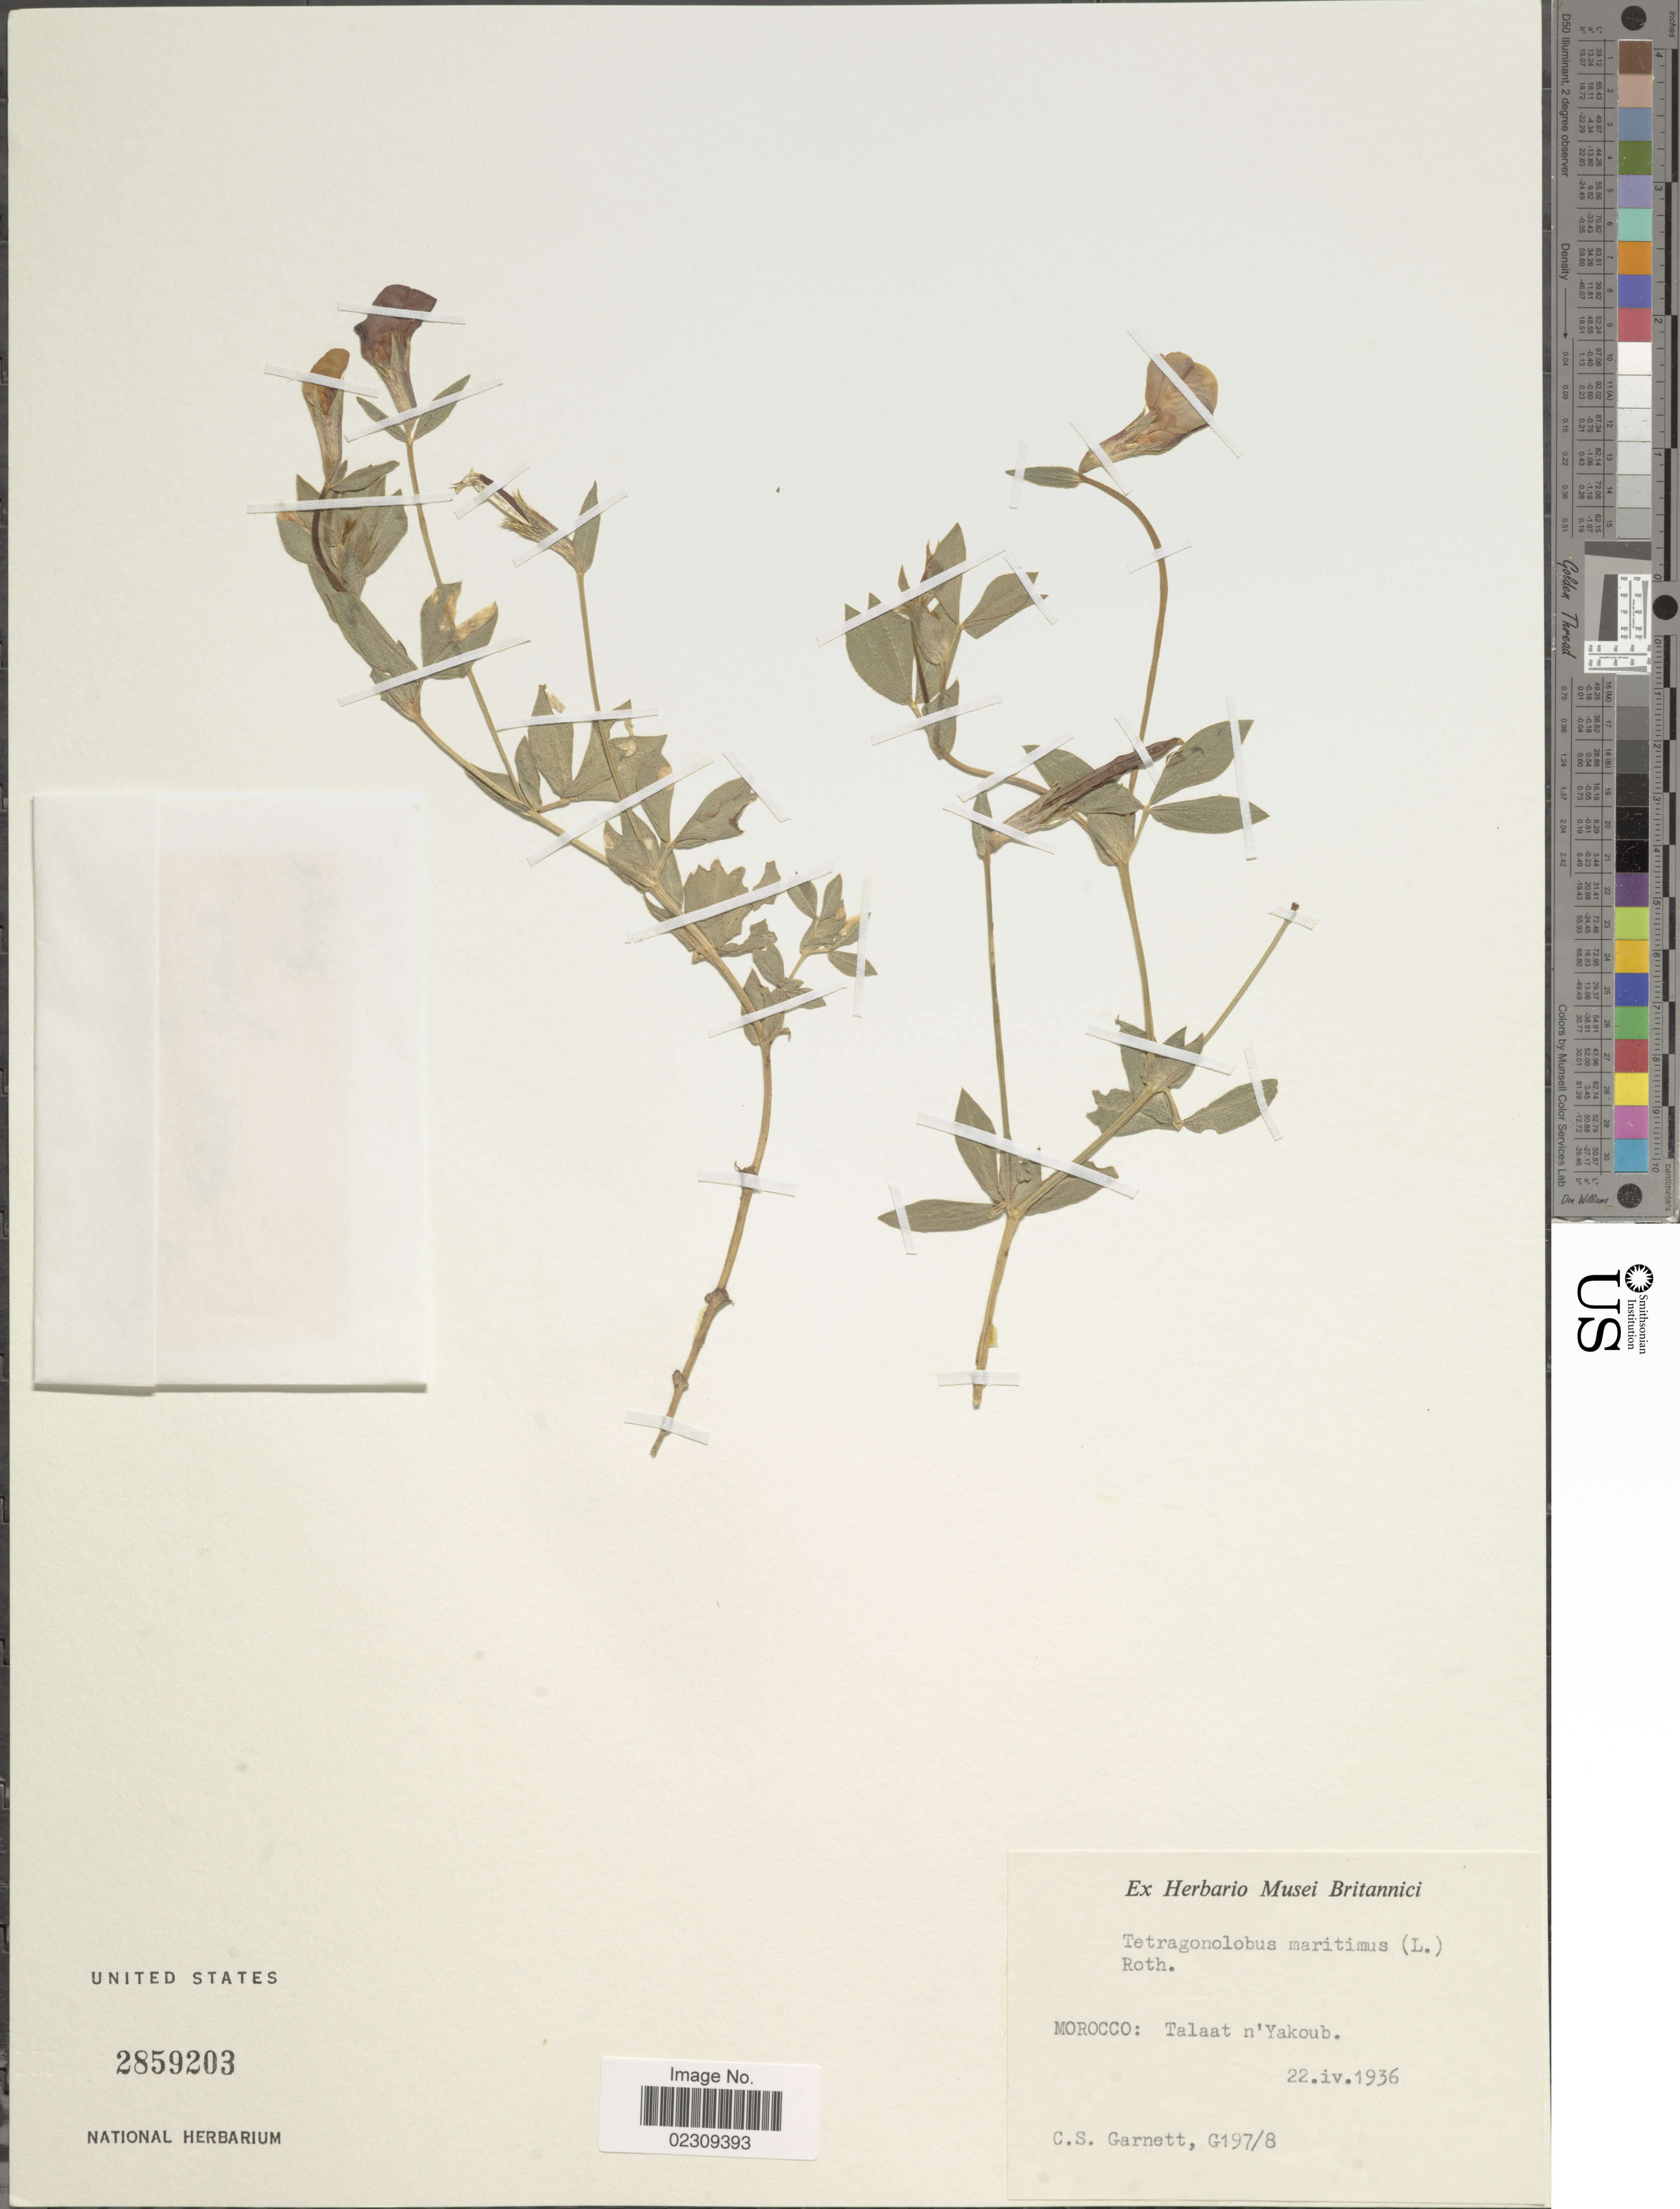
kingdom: Plantae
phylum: Tracheophyta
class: Magnoliopsida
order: Fabales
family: Fabaceae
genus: Tetragonolobus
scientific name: Tetragonolobus maritimus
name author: (L.) Roth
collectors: C. Garnett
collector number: G197/8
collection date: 1936-04-22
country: Morocco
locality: Talaat n'Yakoub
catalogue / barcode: US 2859203